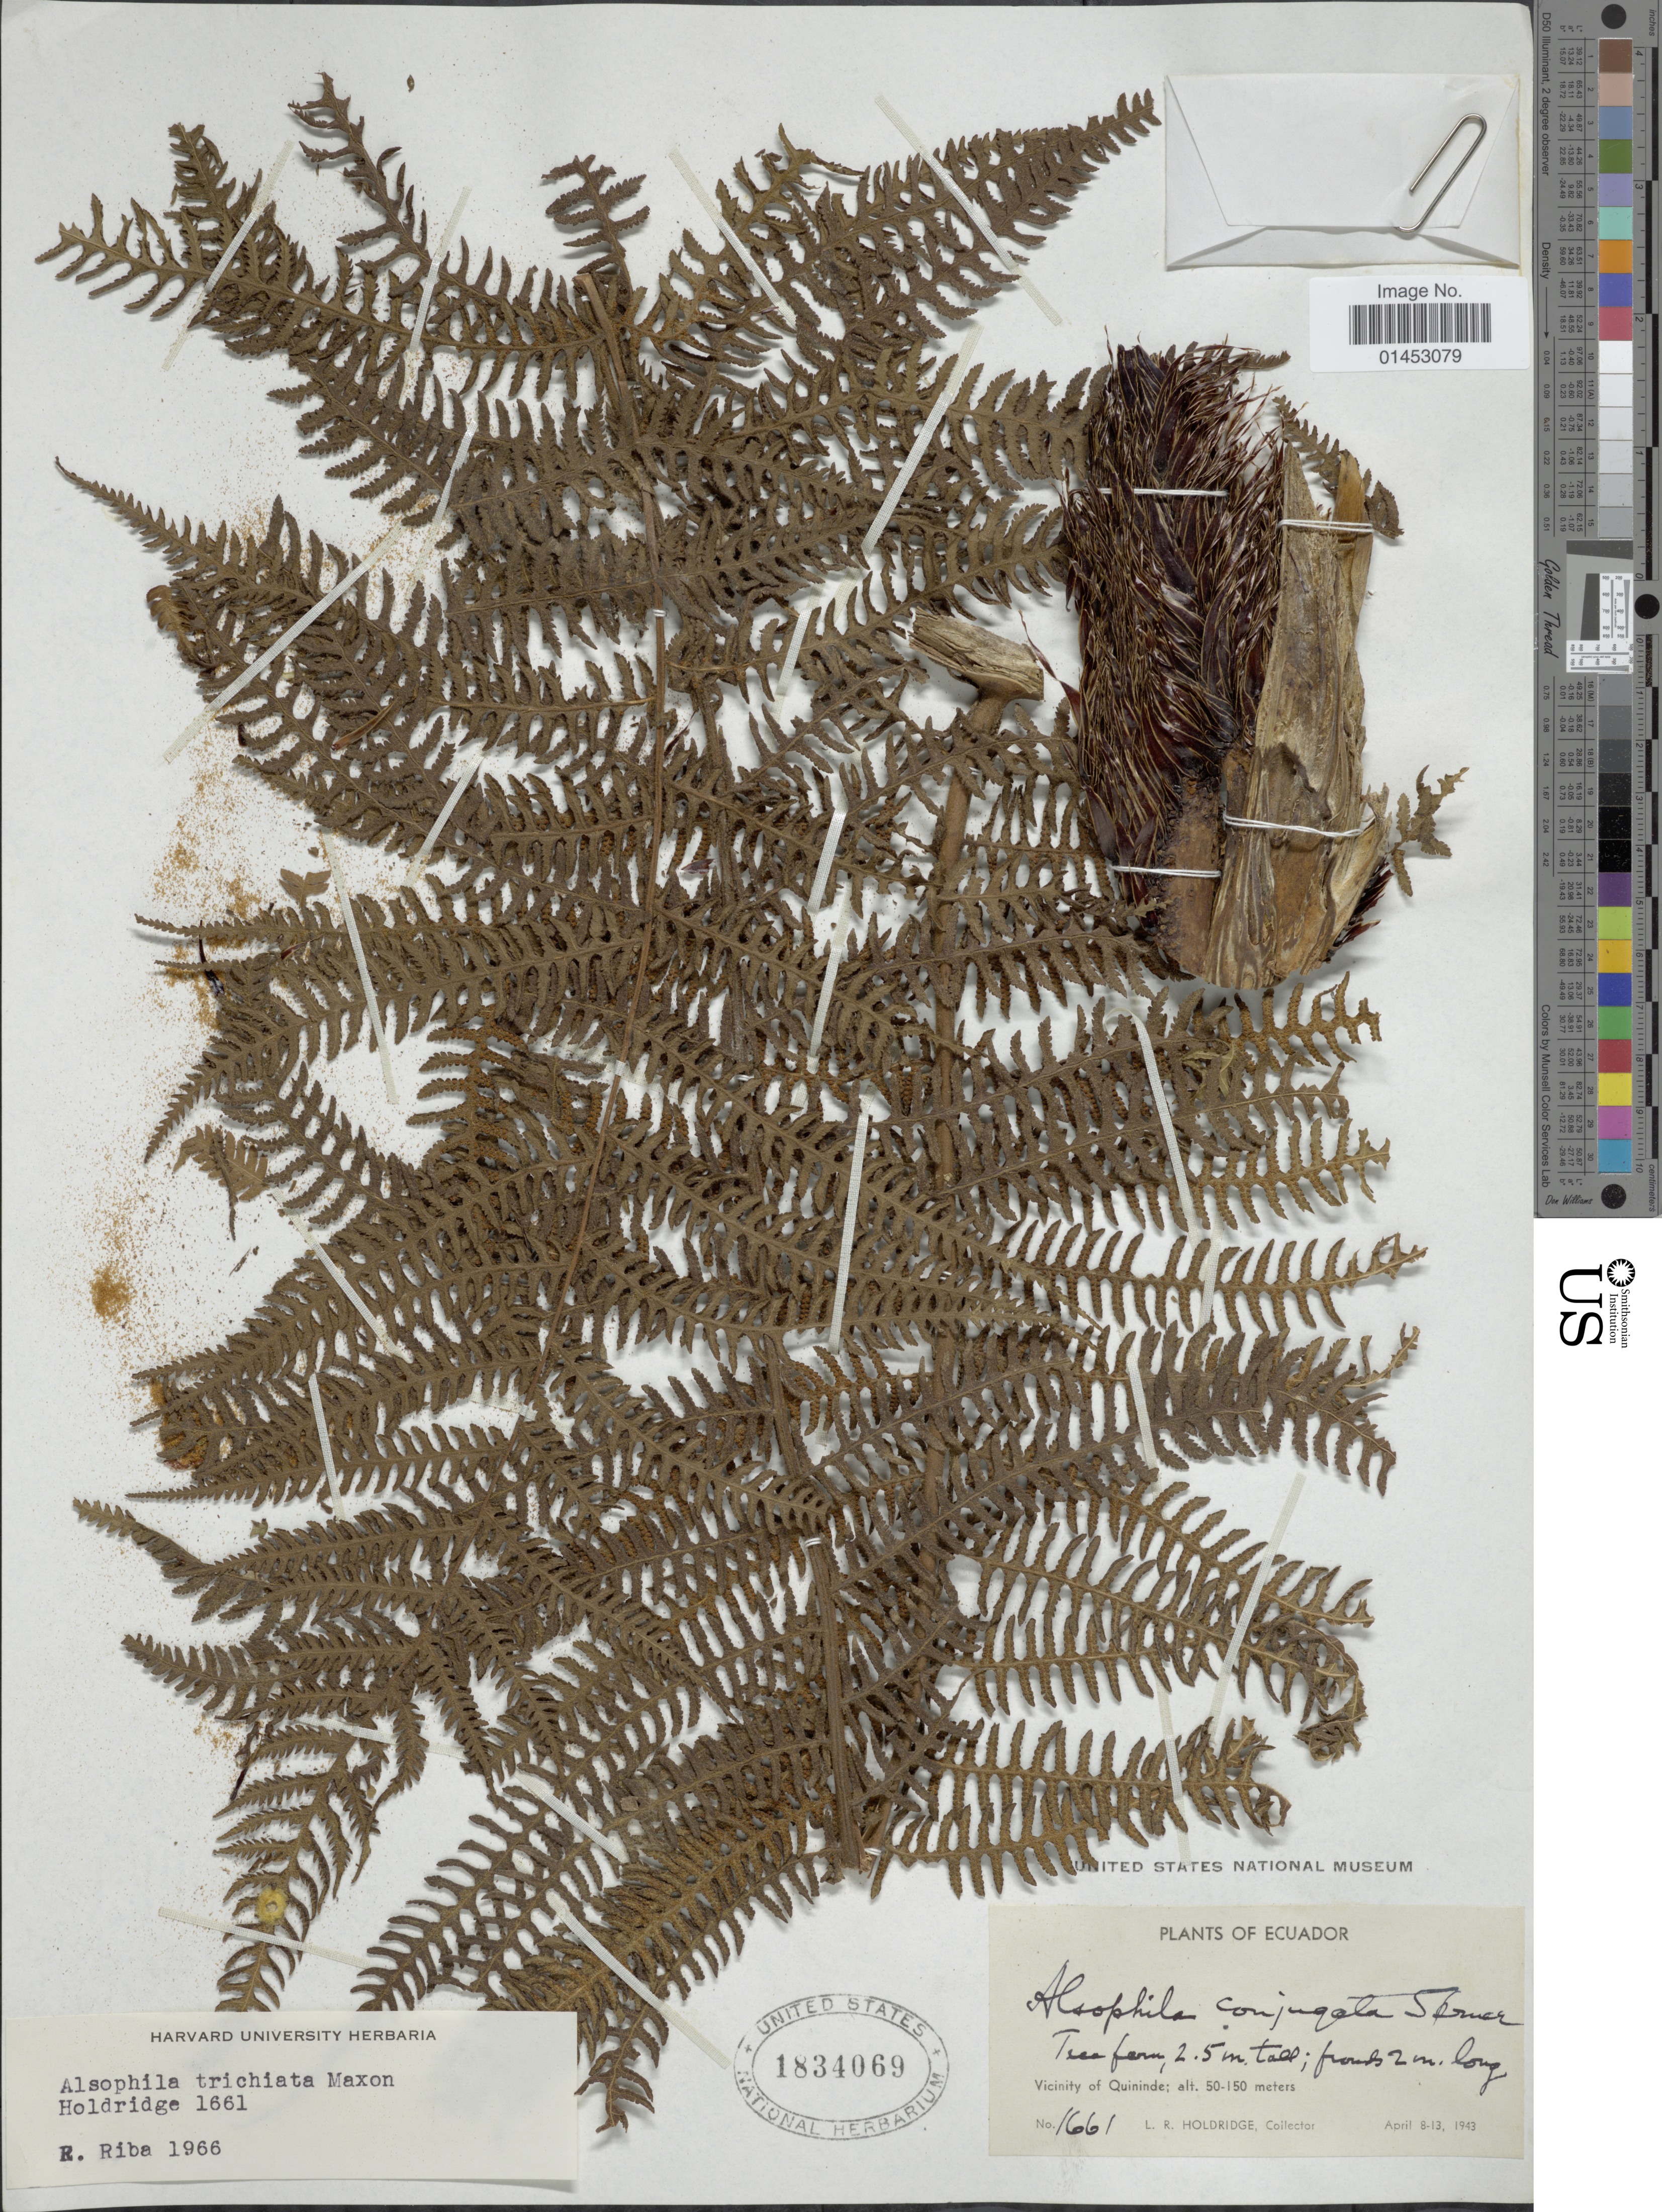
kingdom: Plantae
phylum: Tracheophyta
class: Polypodiopsida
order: Cyatheales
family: Cyatheaceae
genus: Cyathea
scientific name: Cyathea trichiata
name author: (Maxon) Domin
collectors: L. Holdridge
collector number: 1661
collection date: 1943-04-08/1943-04-13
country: Ecuador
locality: Vicinity of Quininde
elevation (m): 50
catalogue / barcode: US 1834069